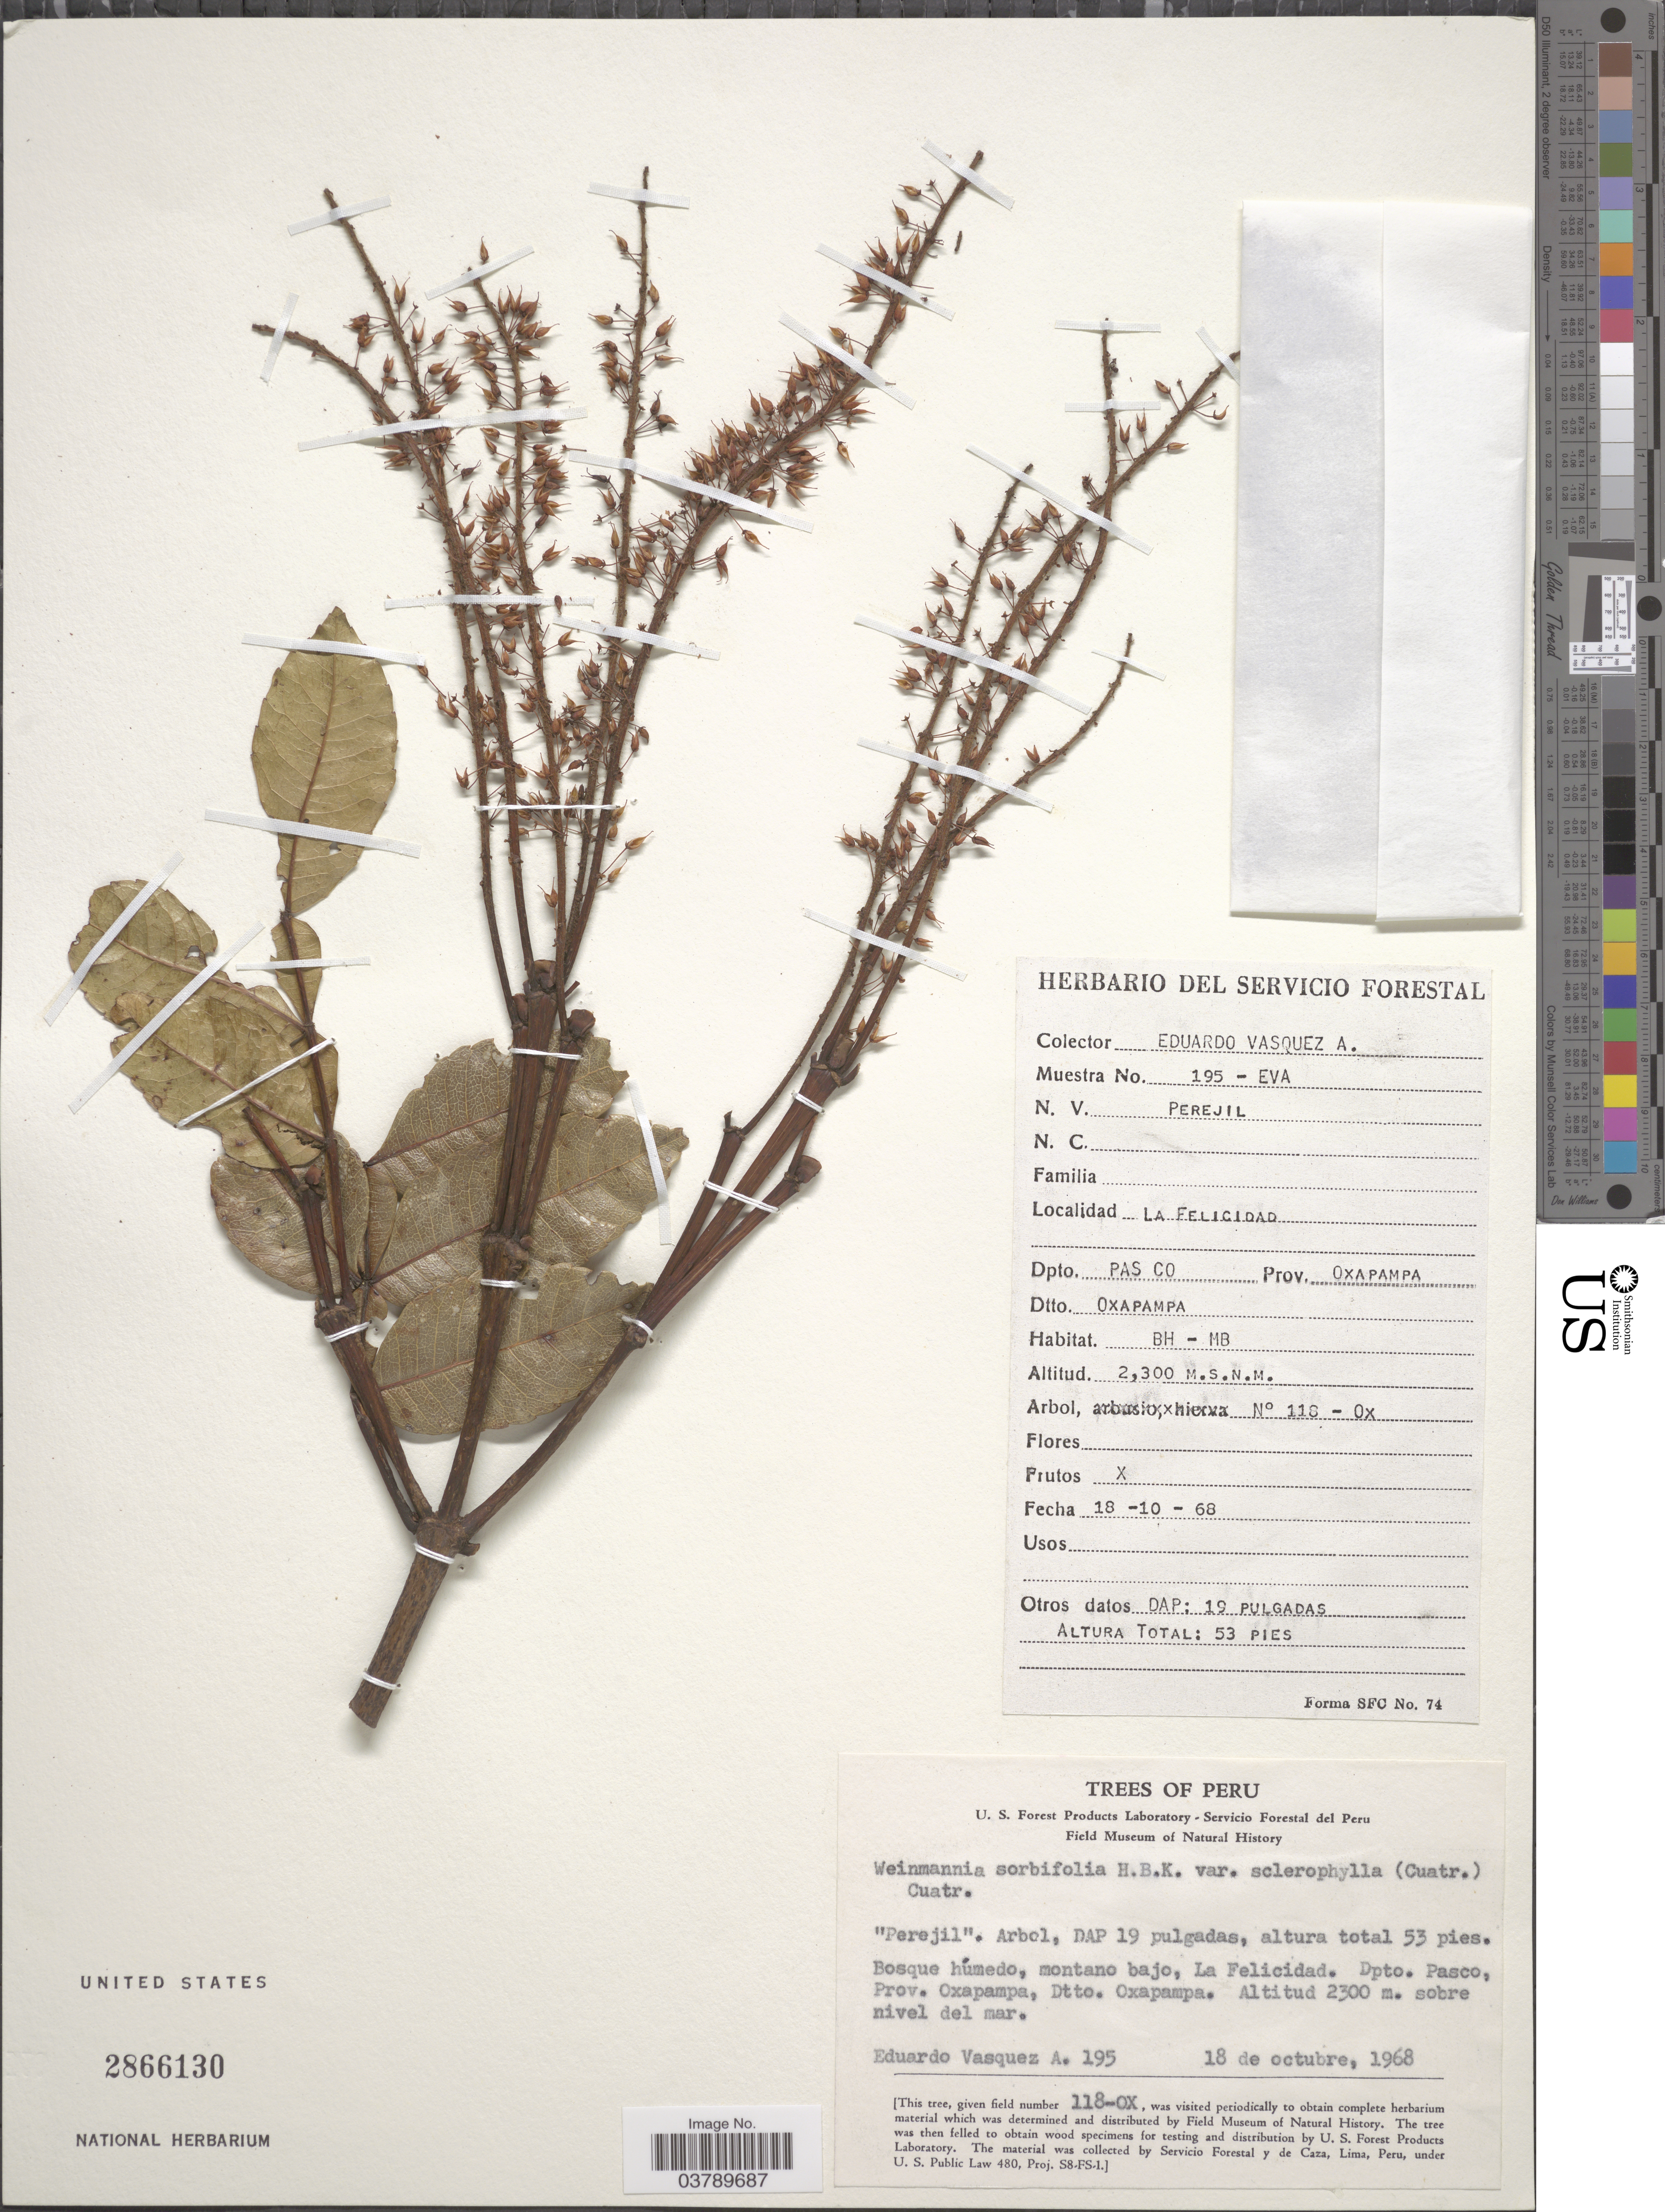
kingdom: Plantae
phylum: Tracheophyta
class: Magnoliopsida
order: Oxalidales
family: Cunoniaceae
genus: Weinmannia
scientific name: Weinmannia sorbifolia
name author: Kunth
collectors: E. Vasquez A.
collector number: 195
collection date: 1968-10-18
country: Peru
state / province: Pasco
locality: La Felicidad. Dpto. Pasco, Prov. Oxapampa, Dtto. Oxapampa.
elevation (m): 2300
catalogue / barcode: US 2866130